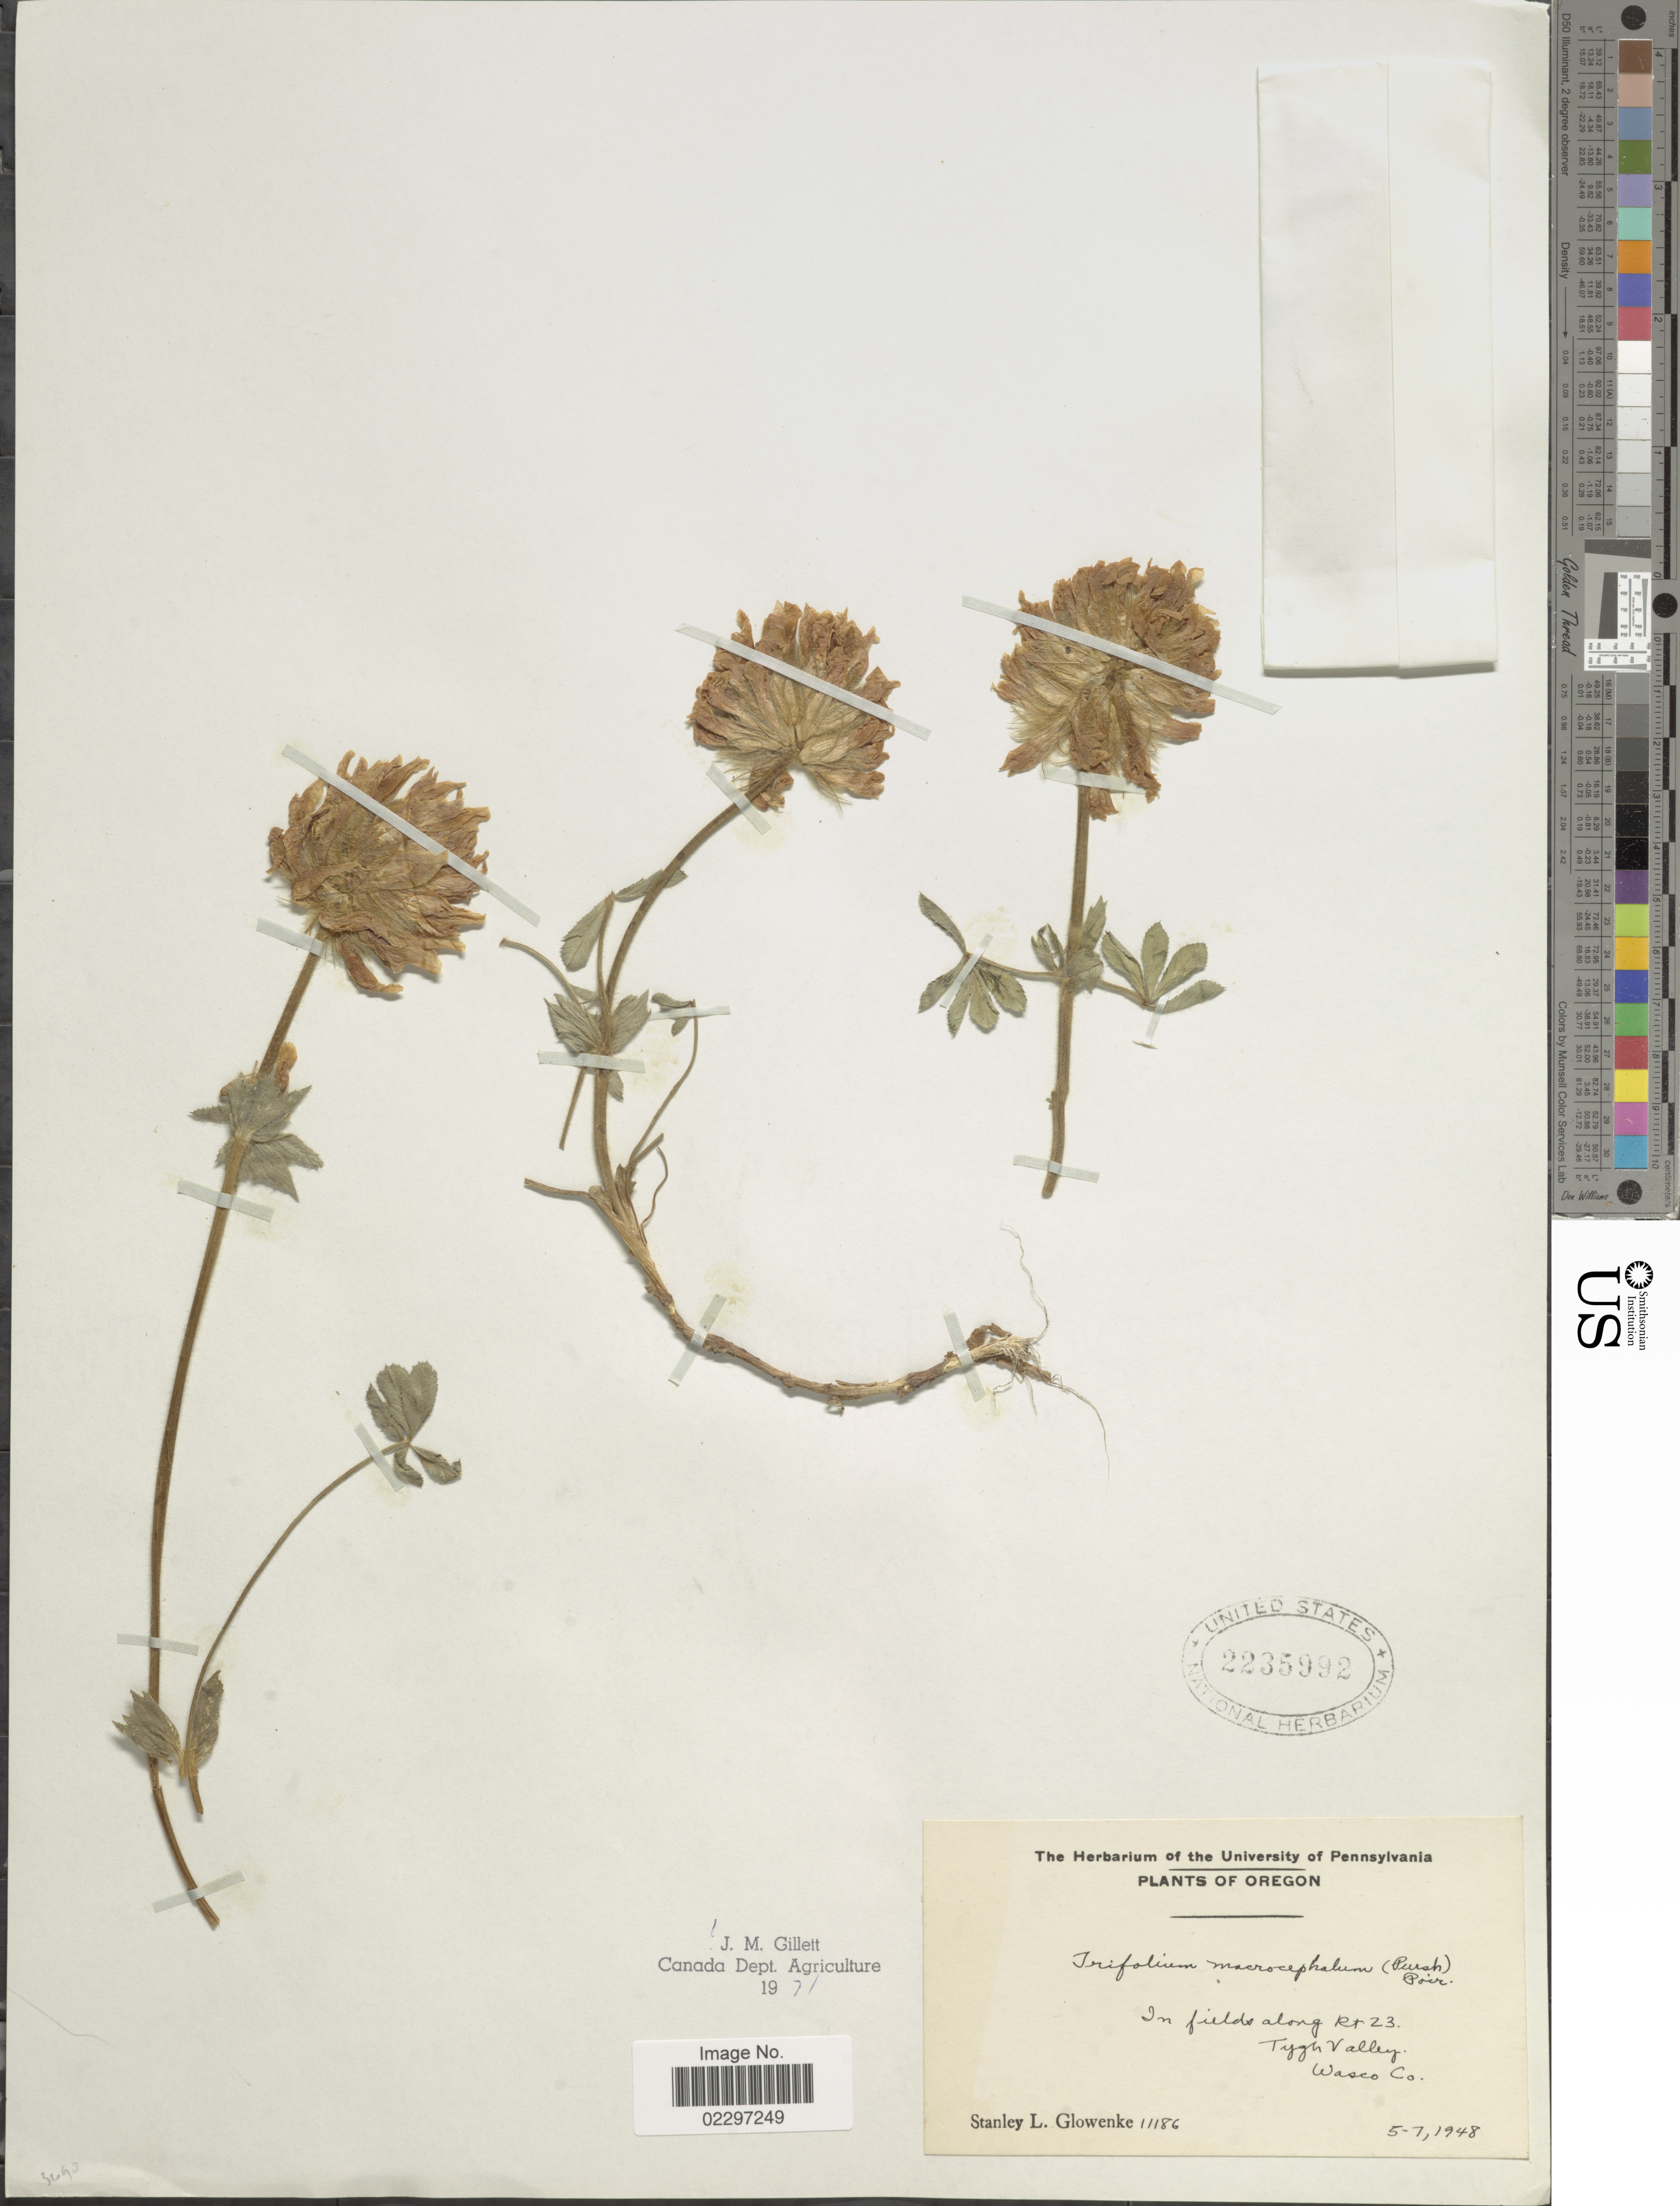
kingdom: Plantae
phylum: Tracheophyta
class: Magnoliopsida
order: Fabales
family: Fabaceae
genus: Trifolium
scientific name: Trifolium macrocephalum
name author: (Pursh) Poir.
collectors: S. Glowenke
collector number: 11186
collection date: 1948-05-07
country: United States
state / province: Oregon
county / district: Wasco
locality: In fields along Rt. 23. Tygh Valley. Wasco Co.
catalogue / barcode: US 2235992